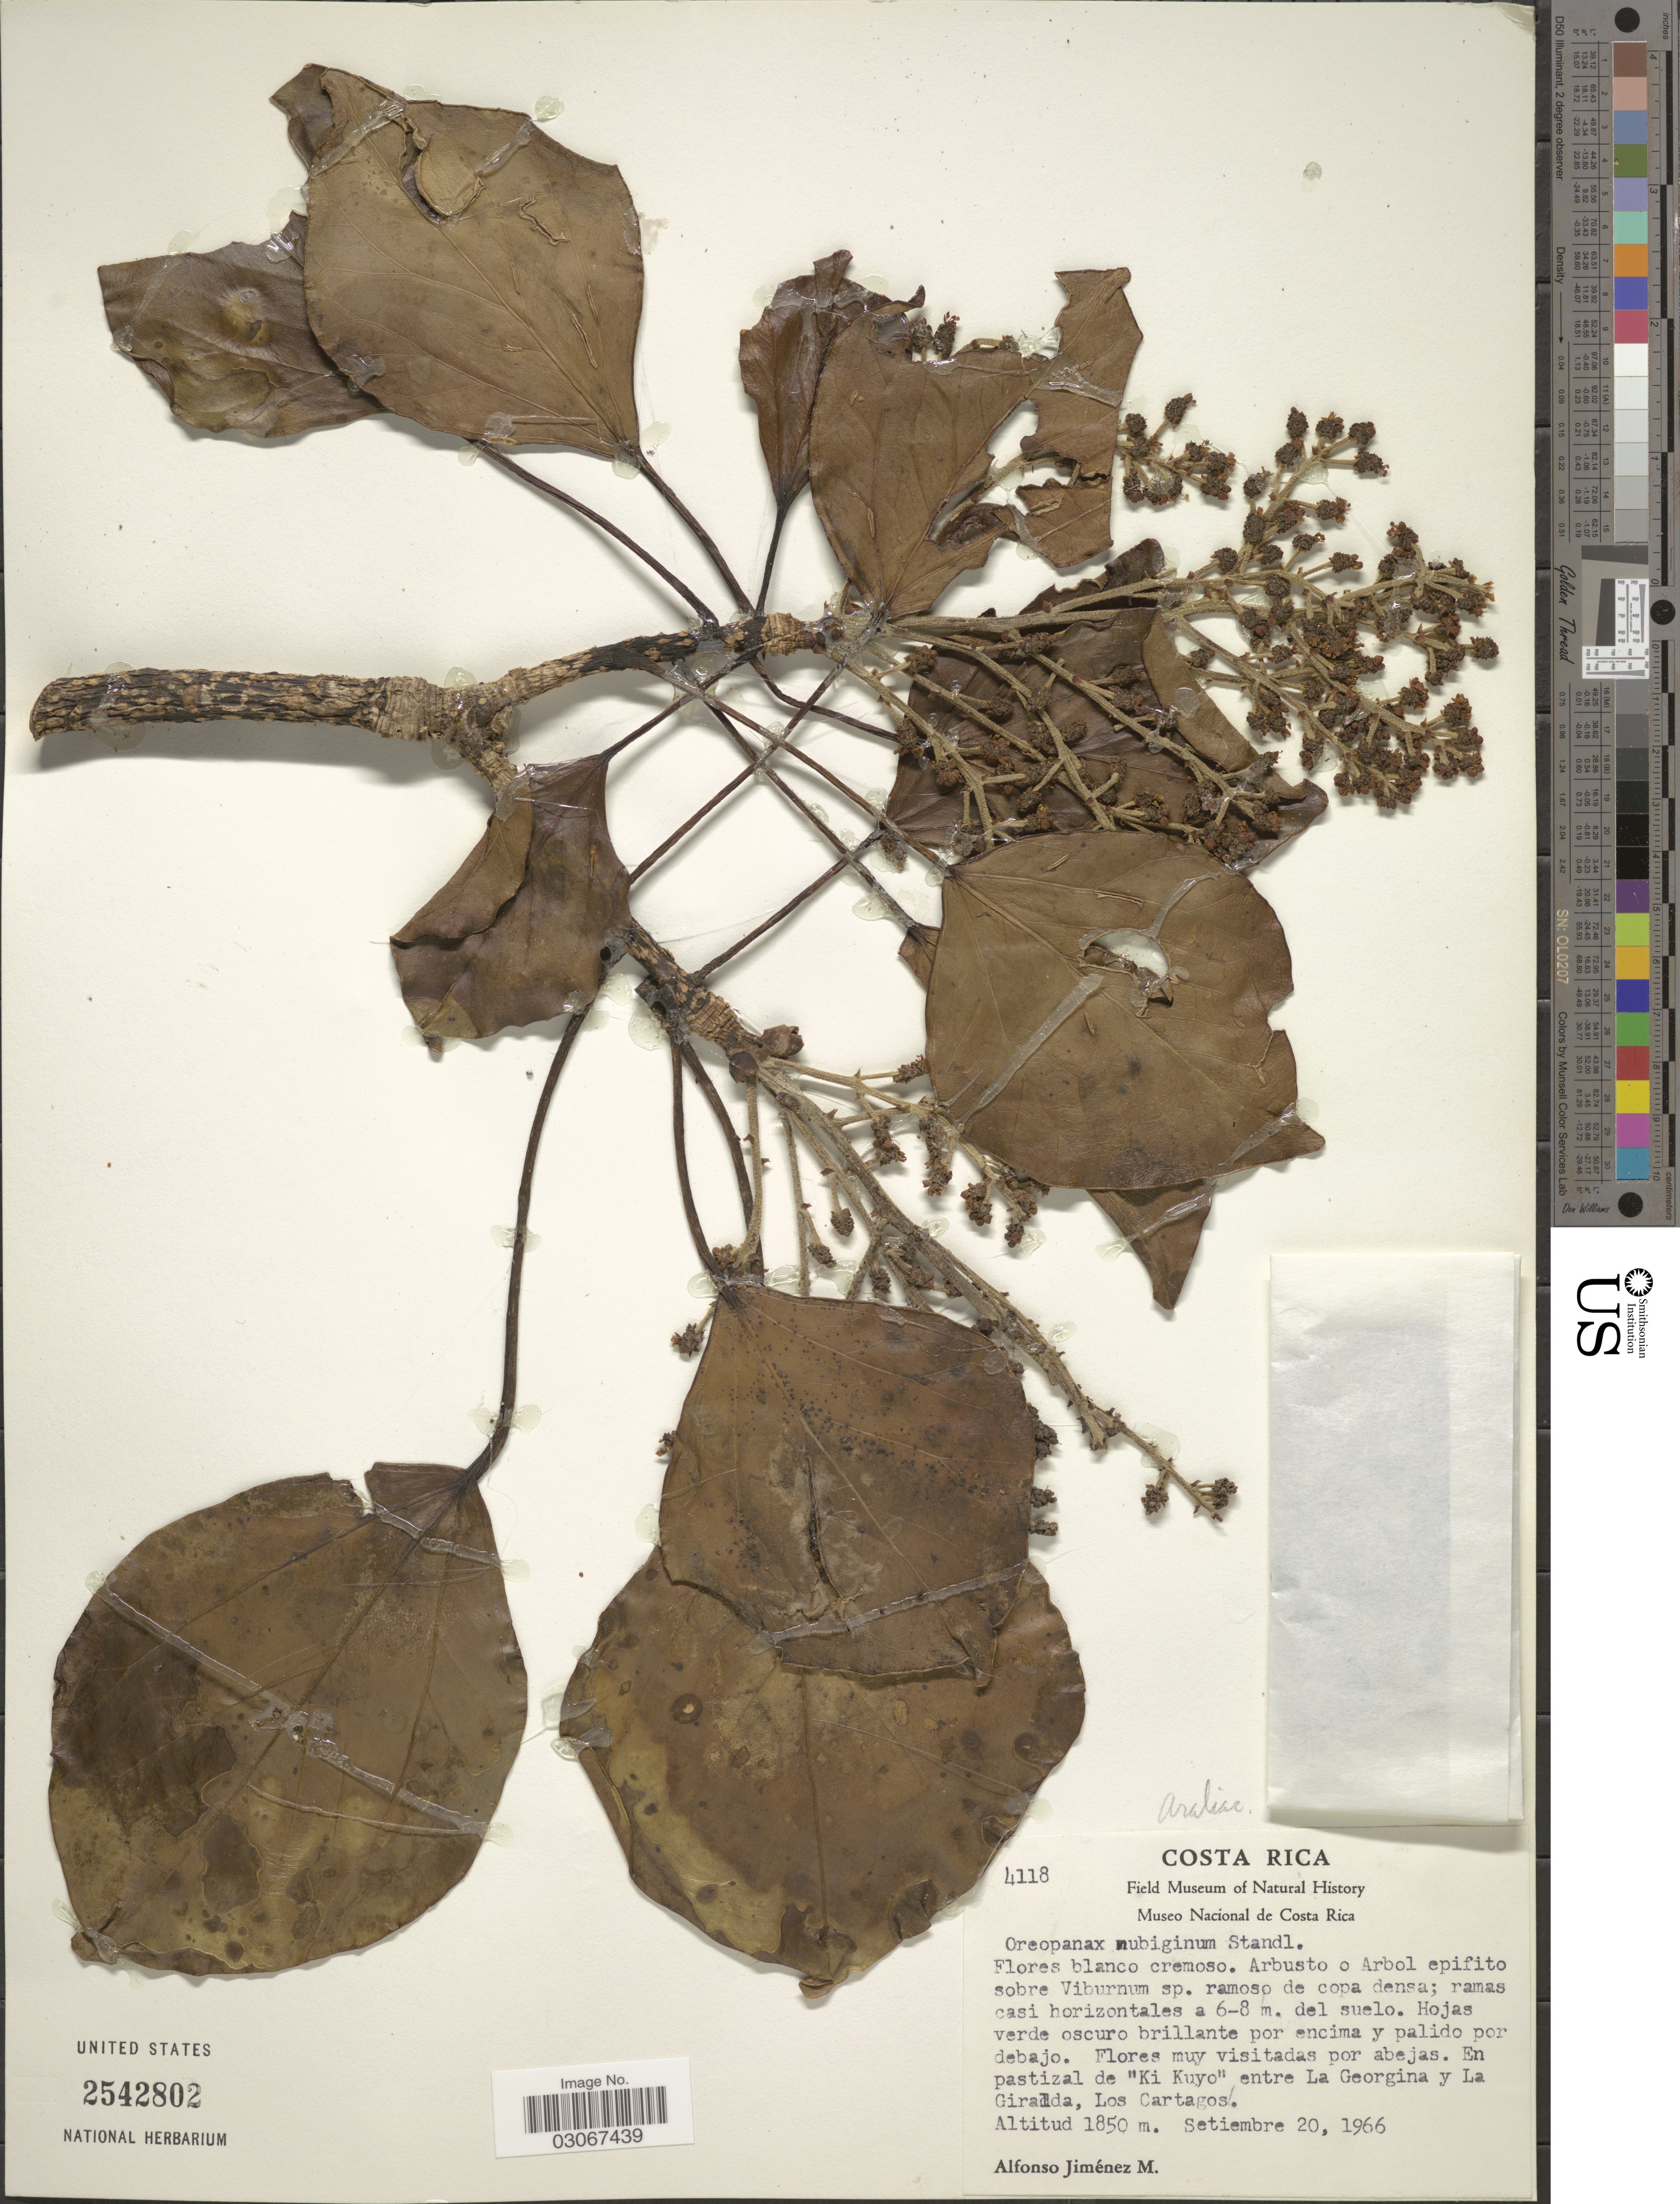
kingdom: Plantae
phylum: Tracheophyta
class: Magnoliopsida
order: Apiales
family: Araliaceae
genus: Oreopanax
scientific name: Oreopanax nubigenus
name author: Standl.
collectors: A. Jimenez M.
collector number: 4118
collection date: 1966-09-20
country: Costa Rica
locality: En pastizal de 'Ki Kuyo' entre La Georgina y La Giralda, Los Cartagos.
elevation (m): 1850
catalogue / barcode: US 2542802